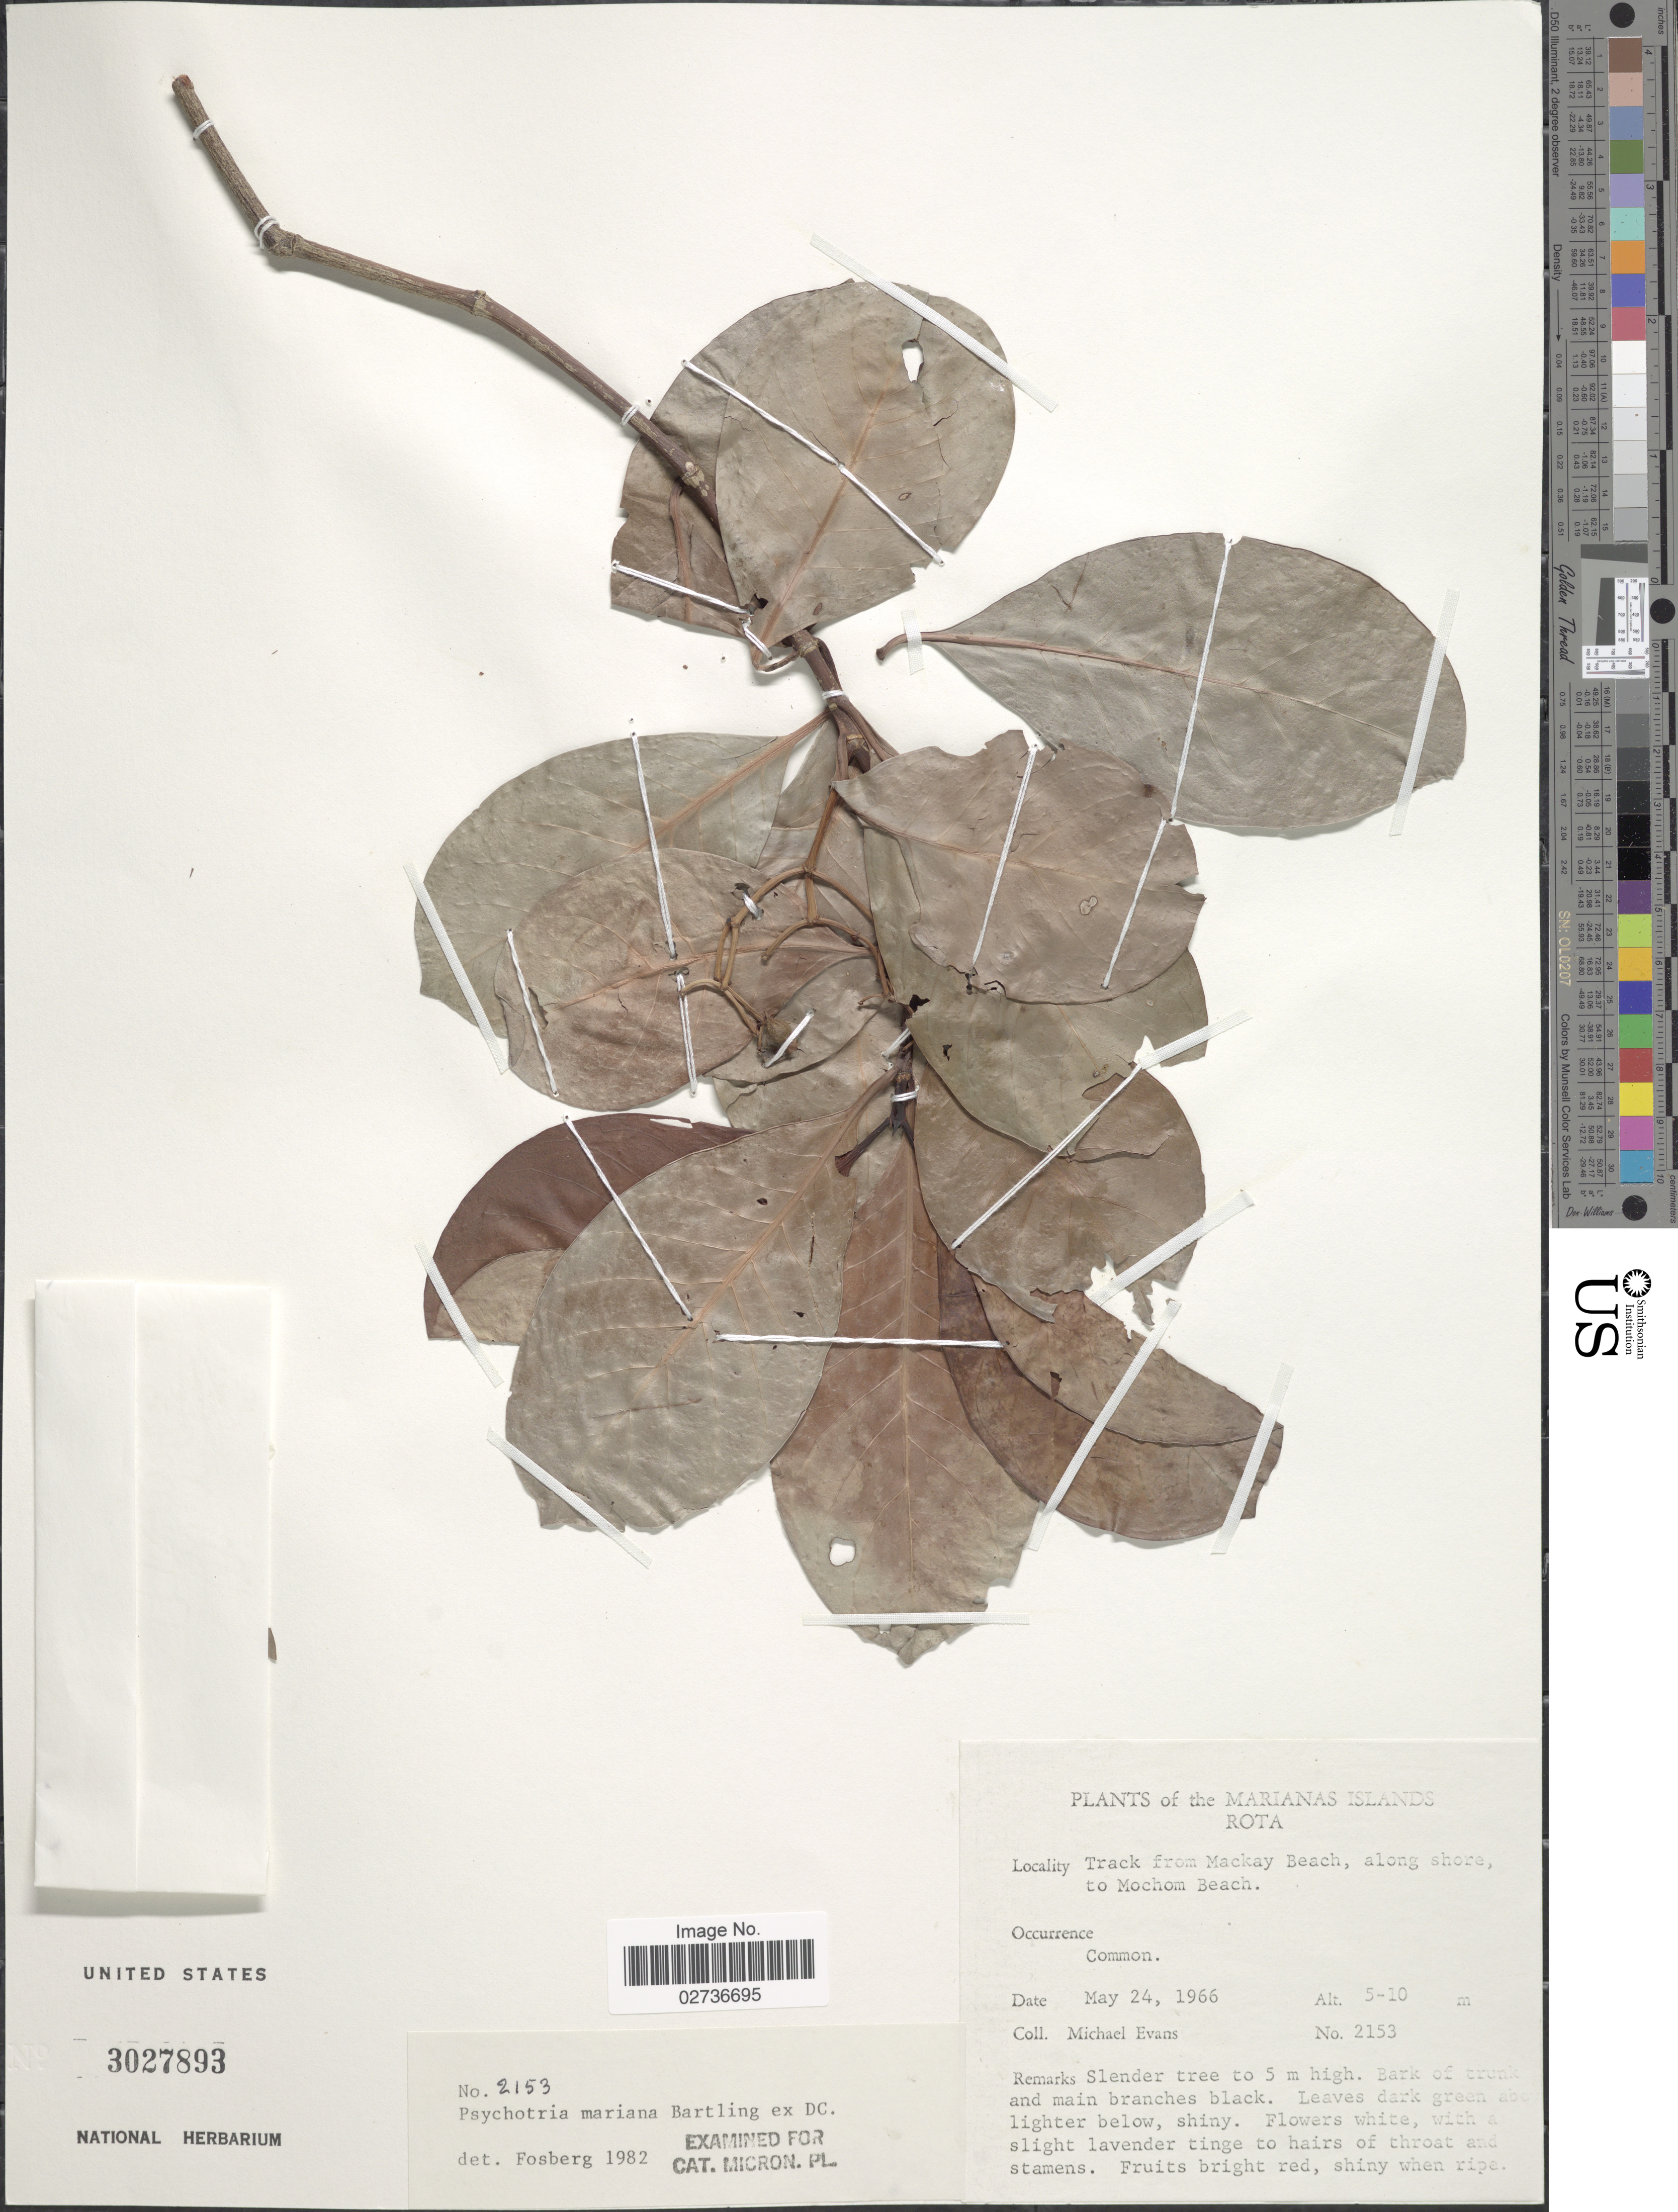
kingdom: Plantae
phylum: Tracheophyta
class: Magnoliopsida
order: Gentianales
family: Rubiaceae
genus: Psychotria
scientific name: Psychotria mariana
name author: Bartl. ex DC.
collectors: M. Evans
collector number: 2153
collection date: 1966-05-24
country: Northern Mariana Islands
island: Rota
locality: Rota, Track from Mackay Beach, along shore, to Mochom Beach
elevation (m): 5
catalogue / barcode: US 3027893